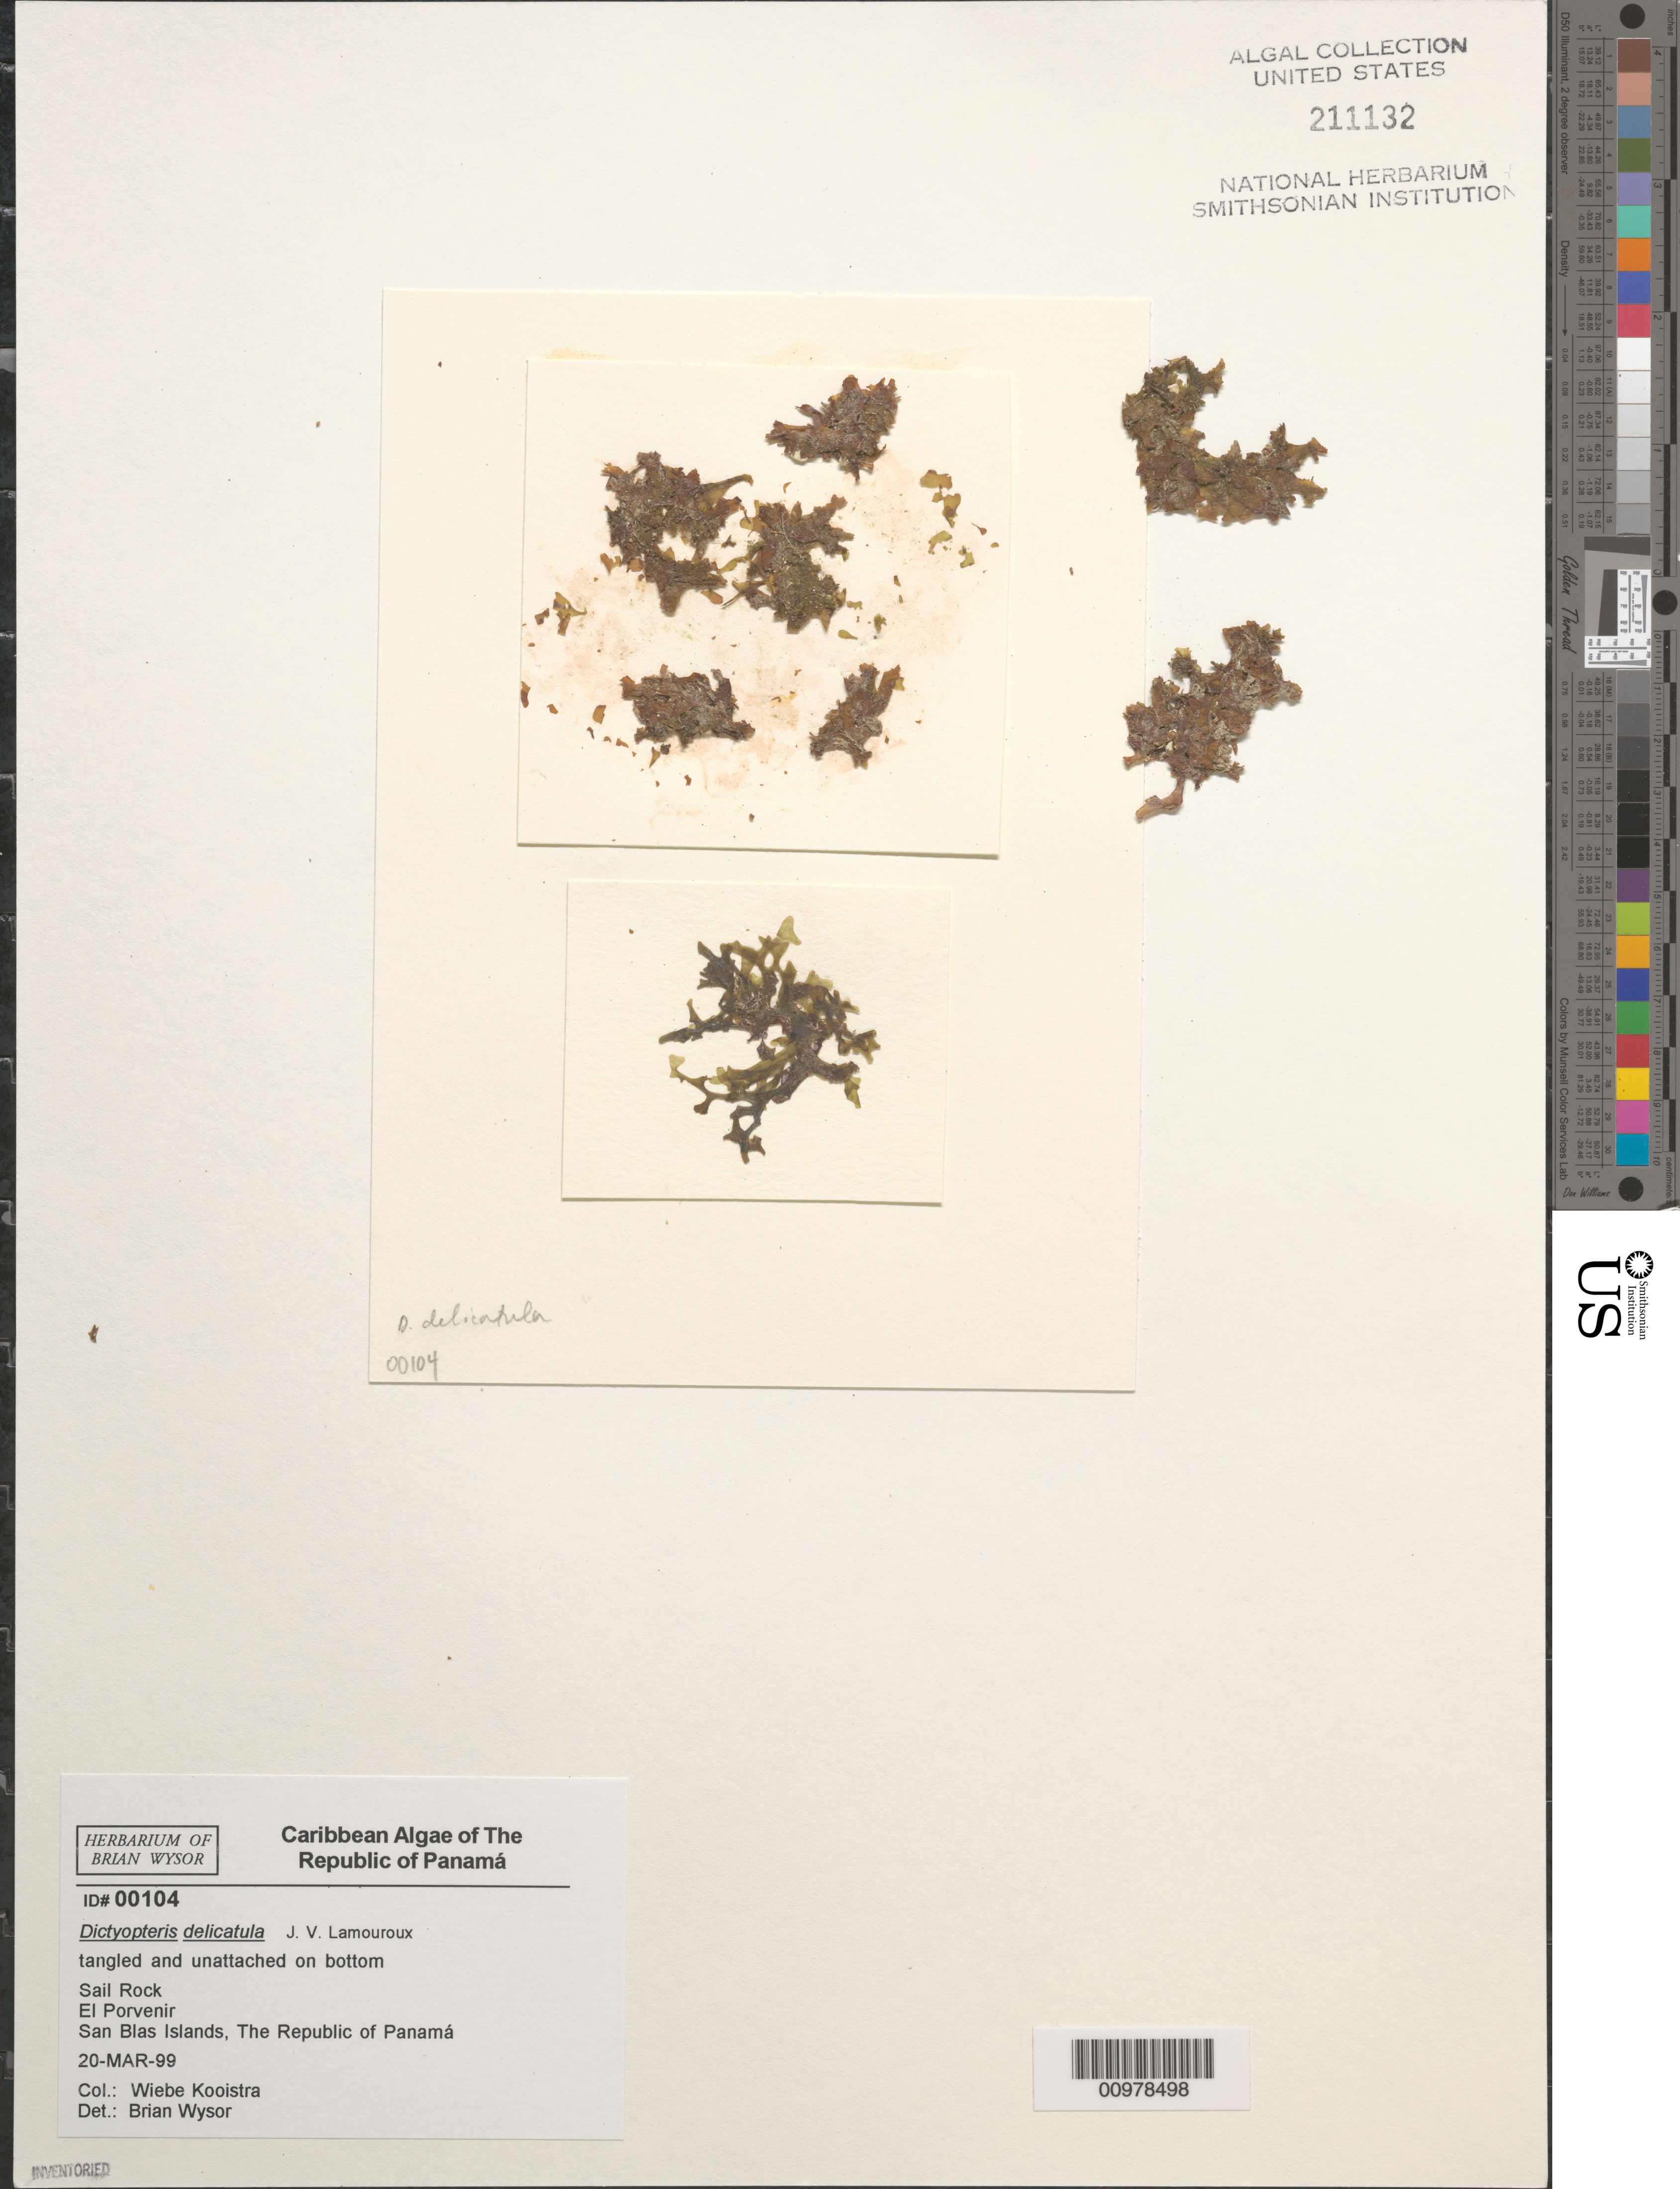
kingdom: Chromista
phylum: Ochrophyta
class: Phaeophyceae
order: Dictyotales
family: Dictyotaceae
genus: Dictyopteris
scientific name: Dictyopteris delicatula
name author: J.V.Lamouroux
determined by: Wysor, B.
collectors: W. Kooistra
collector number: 00104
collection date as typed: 20 Mar 1999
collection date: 1999-03-20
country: Panama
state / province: Kuna Yala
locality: Sail Rock, El Porvenir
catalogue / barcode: US 211132